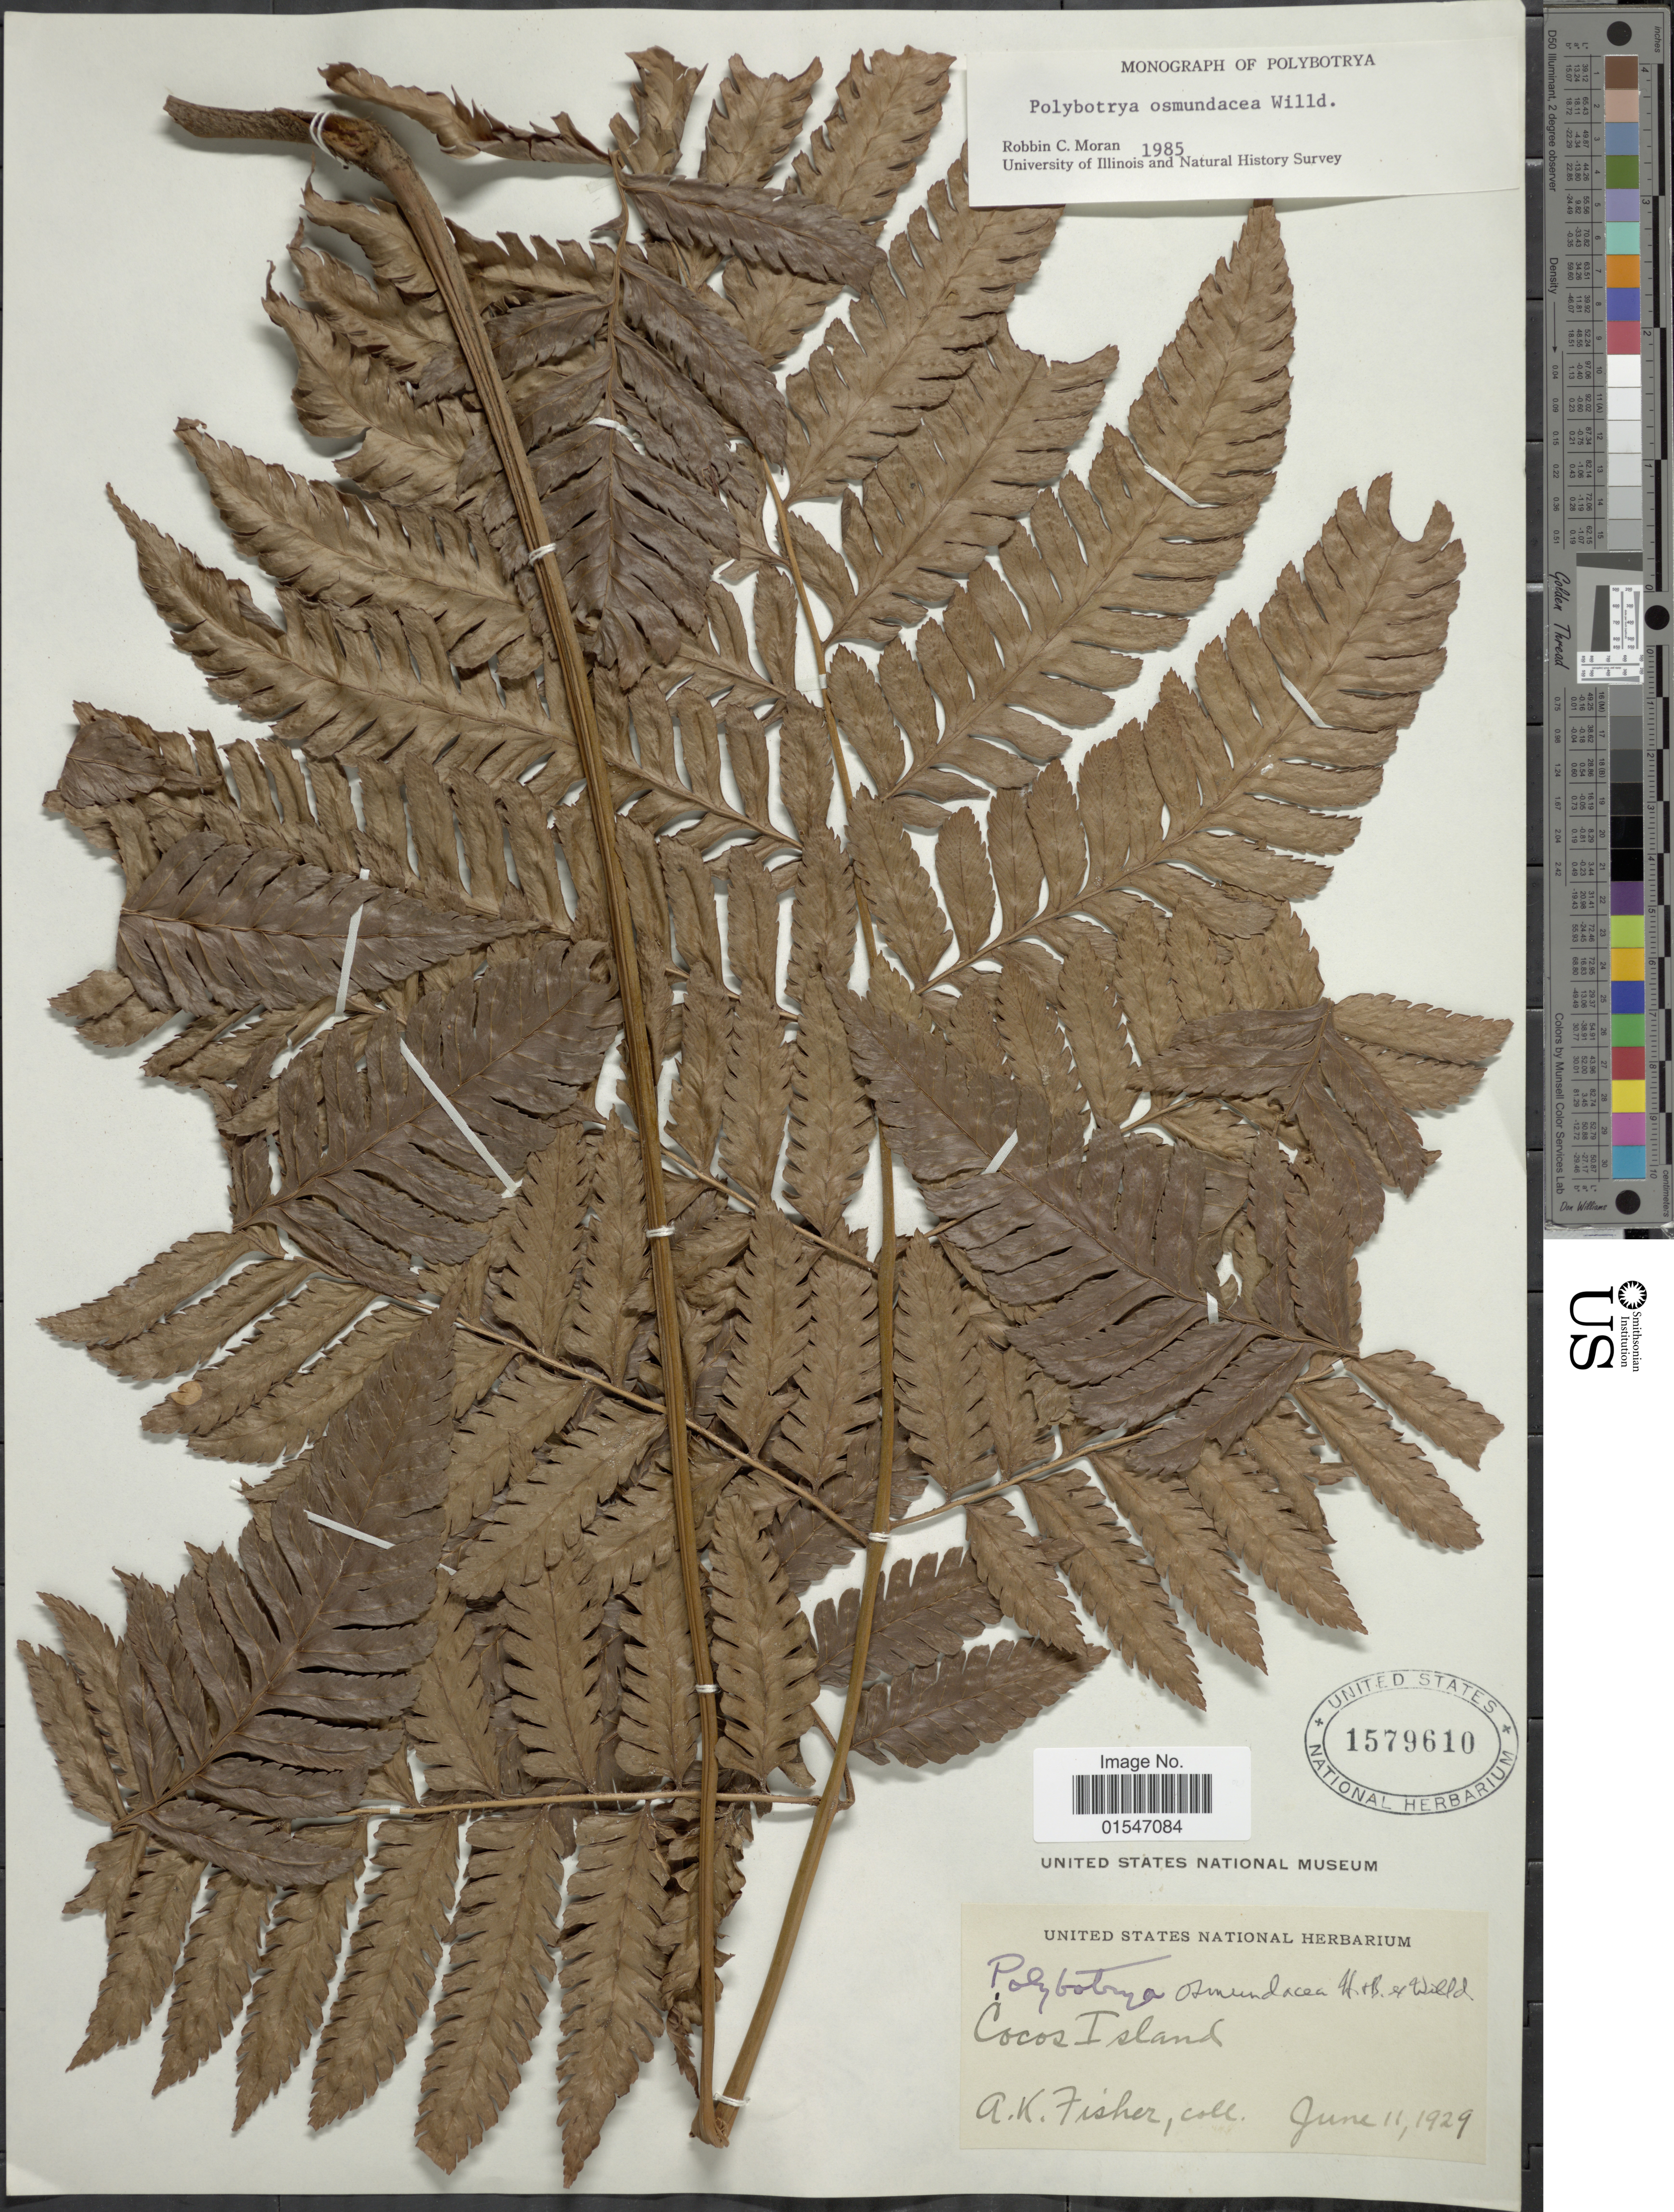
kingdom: Plantae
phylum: Tracheophyta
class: Polypodiopsida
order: Polypodiales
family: Dryopteridaceae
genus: Polybotrya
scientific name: Polybotrya osmundacea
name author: Humb. & Bonpl. ex Willd.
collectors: A. K. Fisher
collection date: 1929-06-11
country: Costa Rica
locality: Cocos Islands.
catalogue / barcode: US 1579610